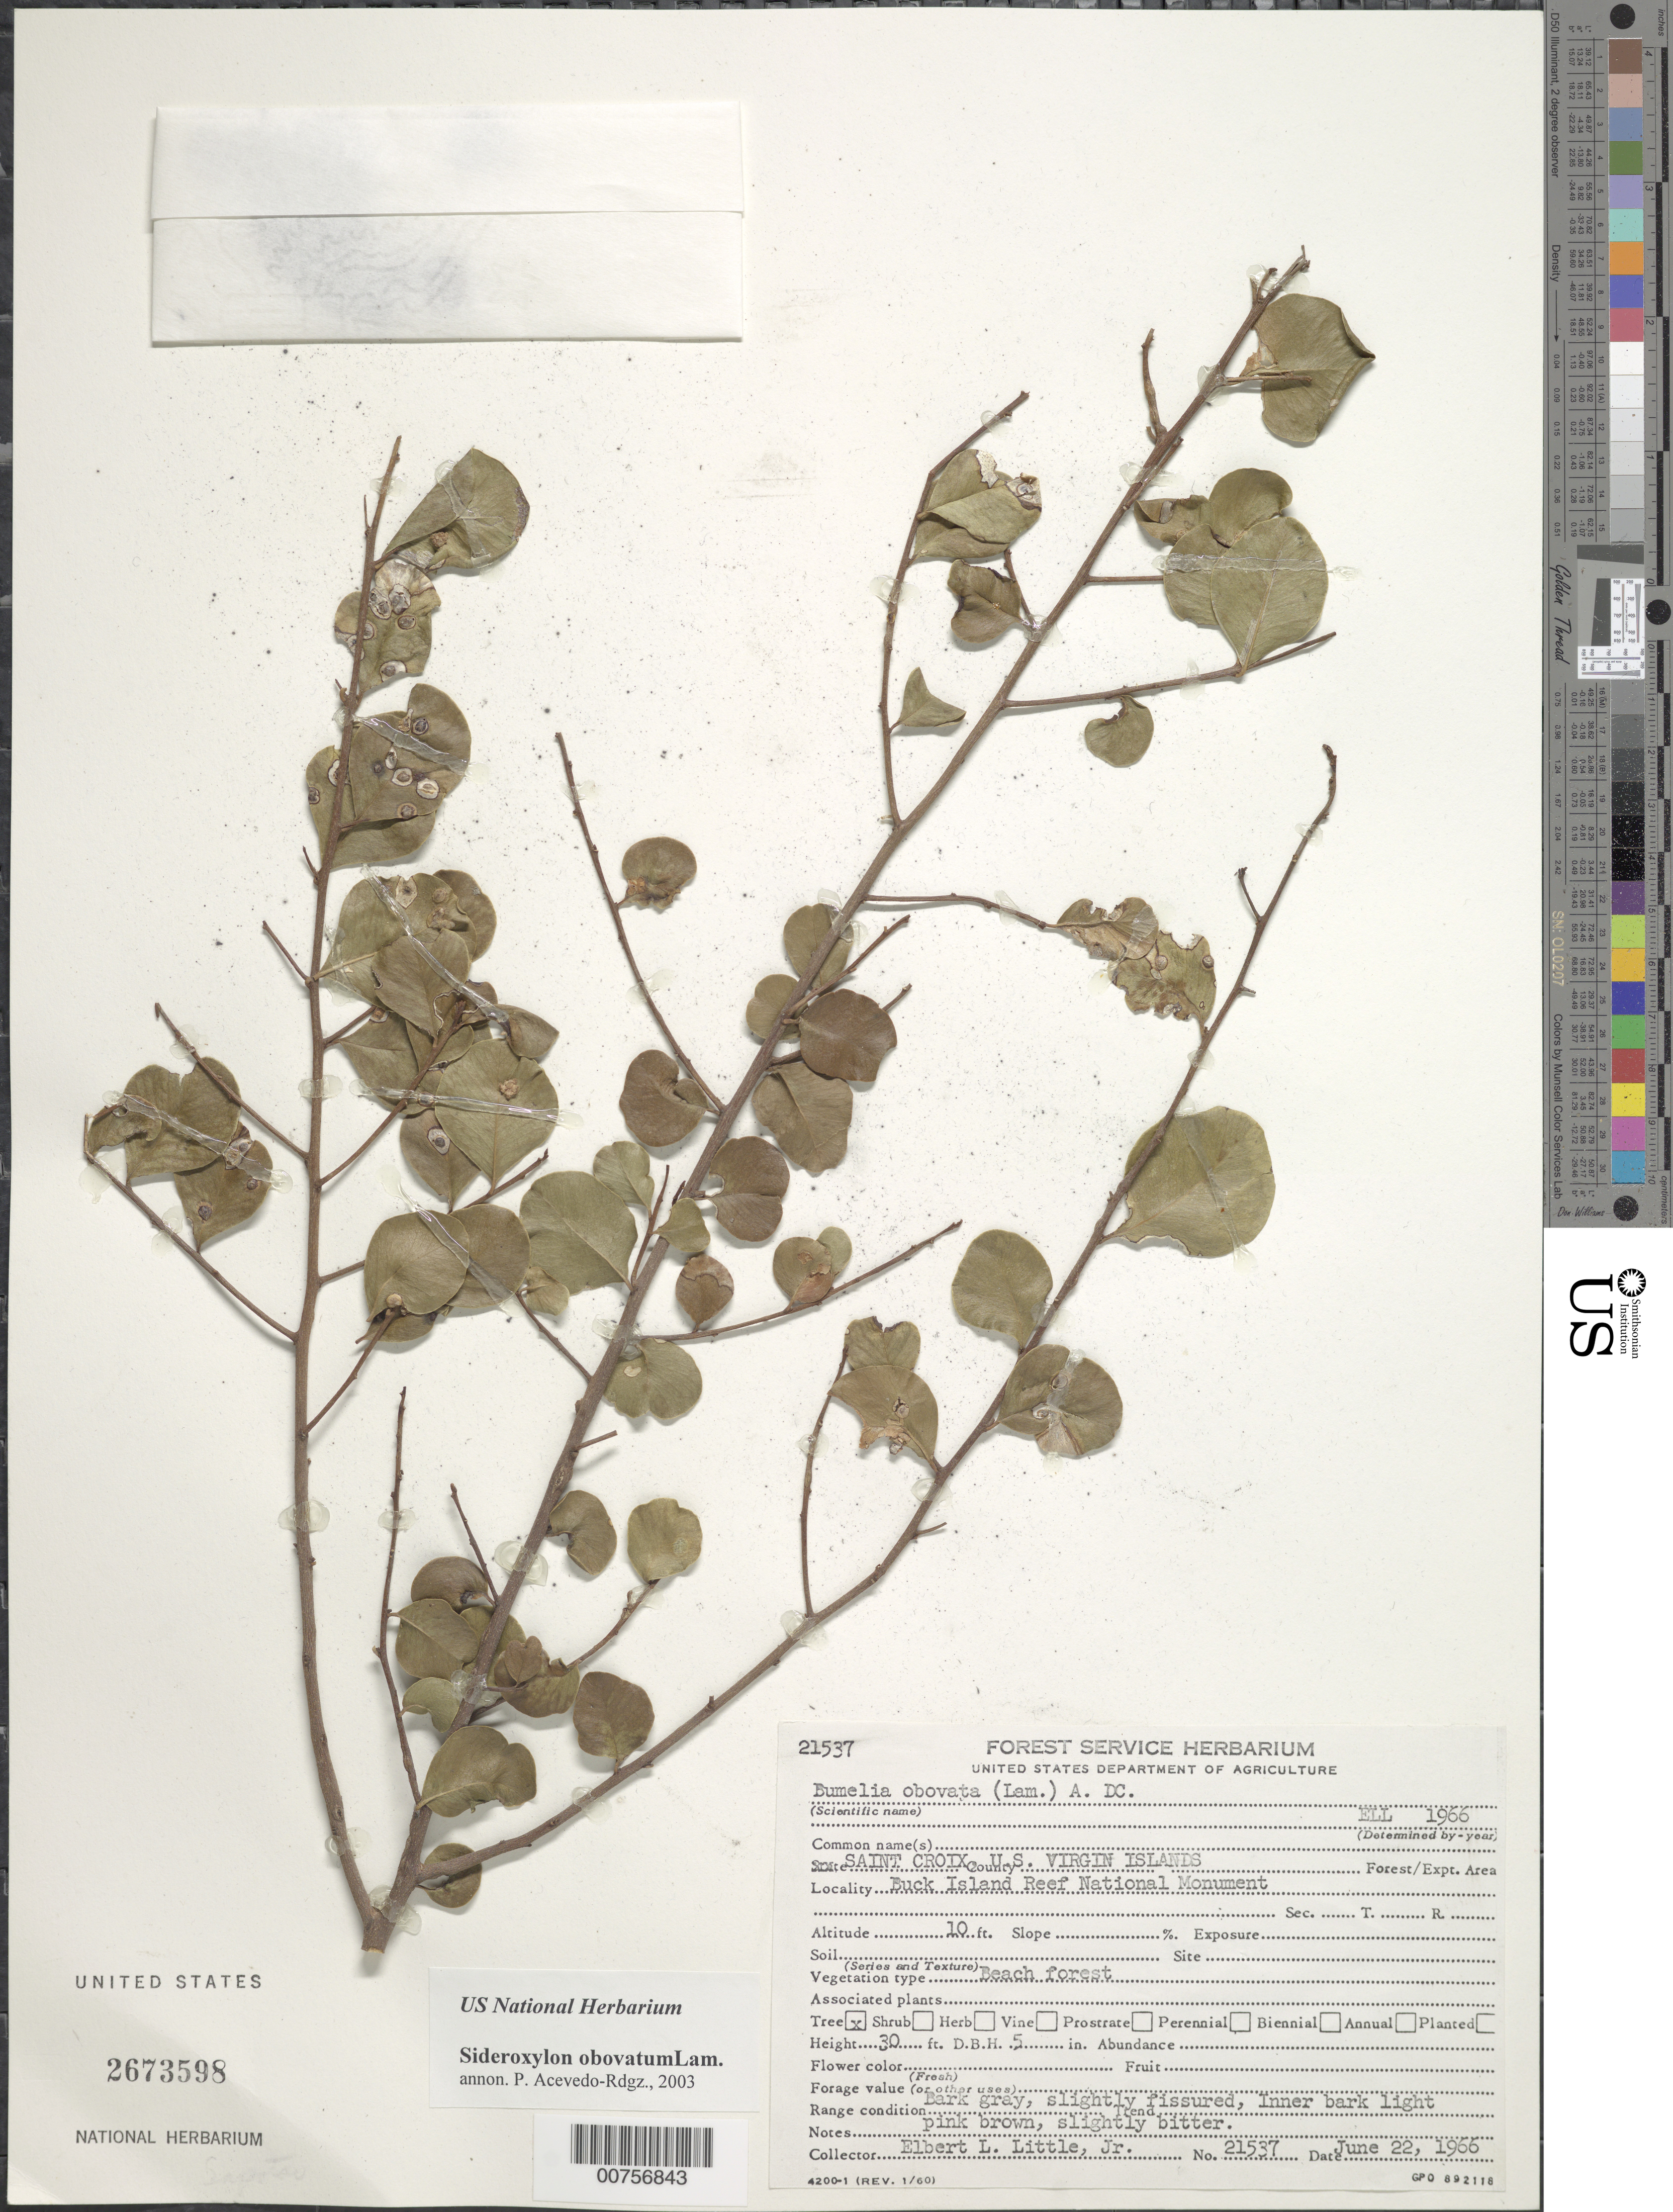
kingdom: Plantae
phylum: Tracheophyta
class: Magnoliopsida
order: Ericales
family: Sapotaceae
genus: Sideroxylon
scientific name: Sideroxylon obovatum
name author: Lam.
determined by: Acevedo-Rodríguez, P., (BOT), Smithsonian Institution - National Museum of Natural History (UNITED STATES)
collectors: E. L. Little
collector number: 21537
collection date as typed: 22 Jun 1966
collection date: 1966-06-22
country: U.S. Virgin Islands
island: St. Croix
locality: Buck Island Reef National Monument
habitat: Beach forest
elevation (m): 3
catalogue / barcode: US 2673598